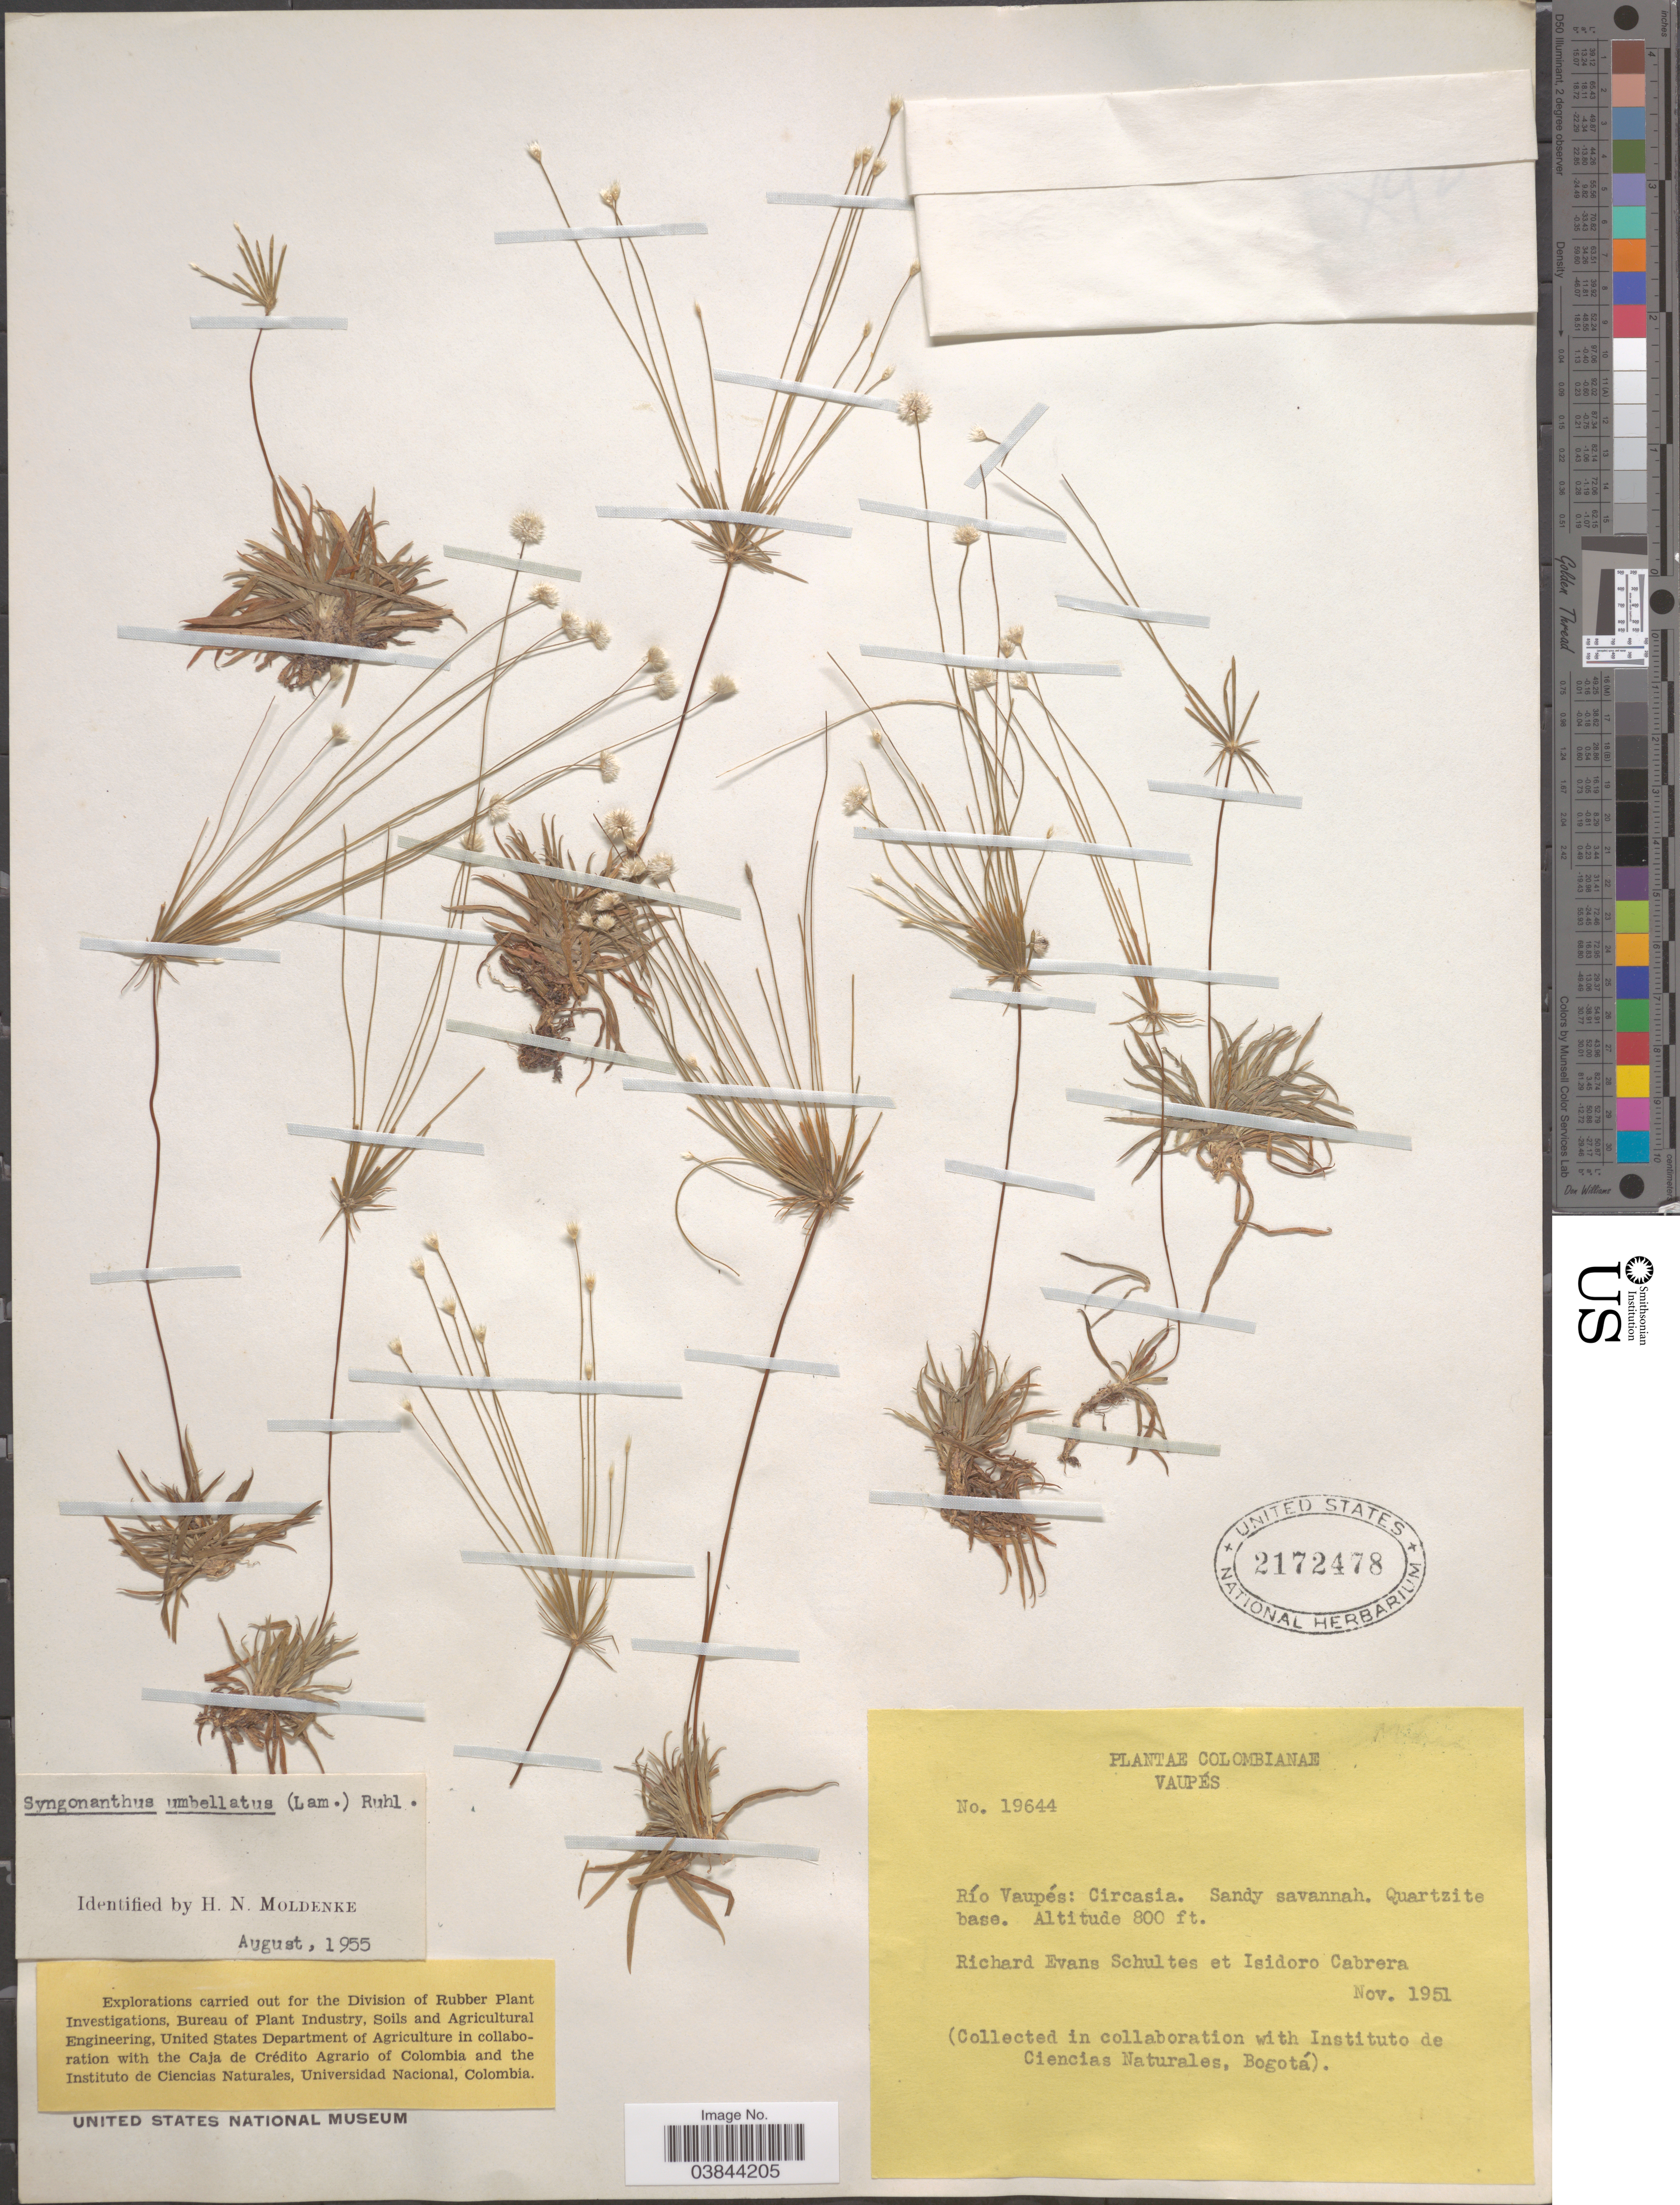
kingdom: Plantae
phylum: Tracheophyta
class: Liliopsida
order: Poales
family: Eriocaulaceae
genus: Syngonanthus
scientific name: Syngonanthus umbellatus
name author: (Lam.) Ruhland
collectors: R. E. Schultes & I. Cabrera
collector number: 19644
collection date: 1951-11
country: Colombia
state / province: Vaupés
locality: Río Vaupés: Circasia. Sandy savannah. Quarzite base.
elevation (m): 244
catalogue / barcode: US 2172478